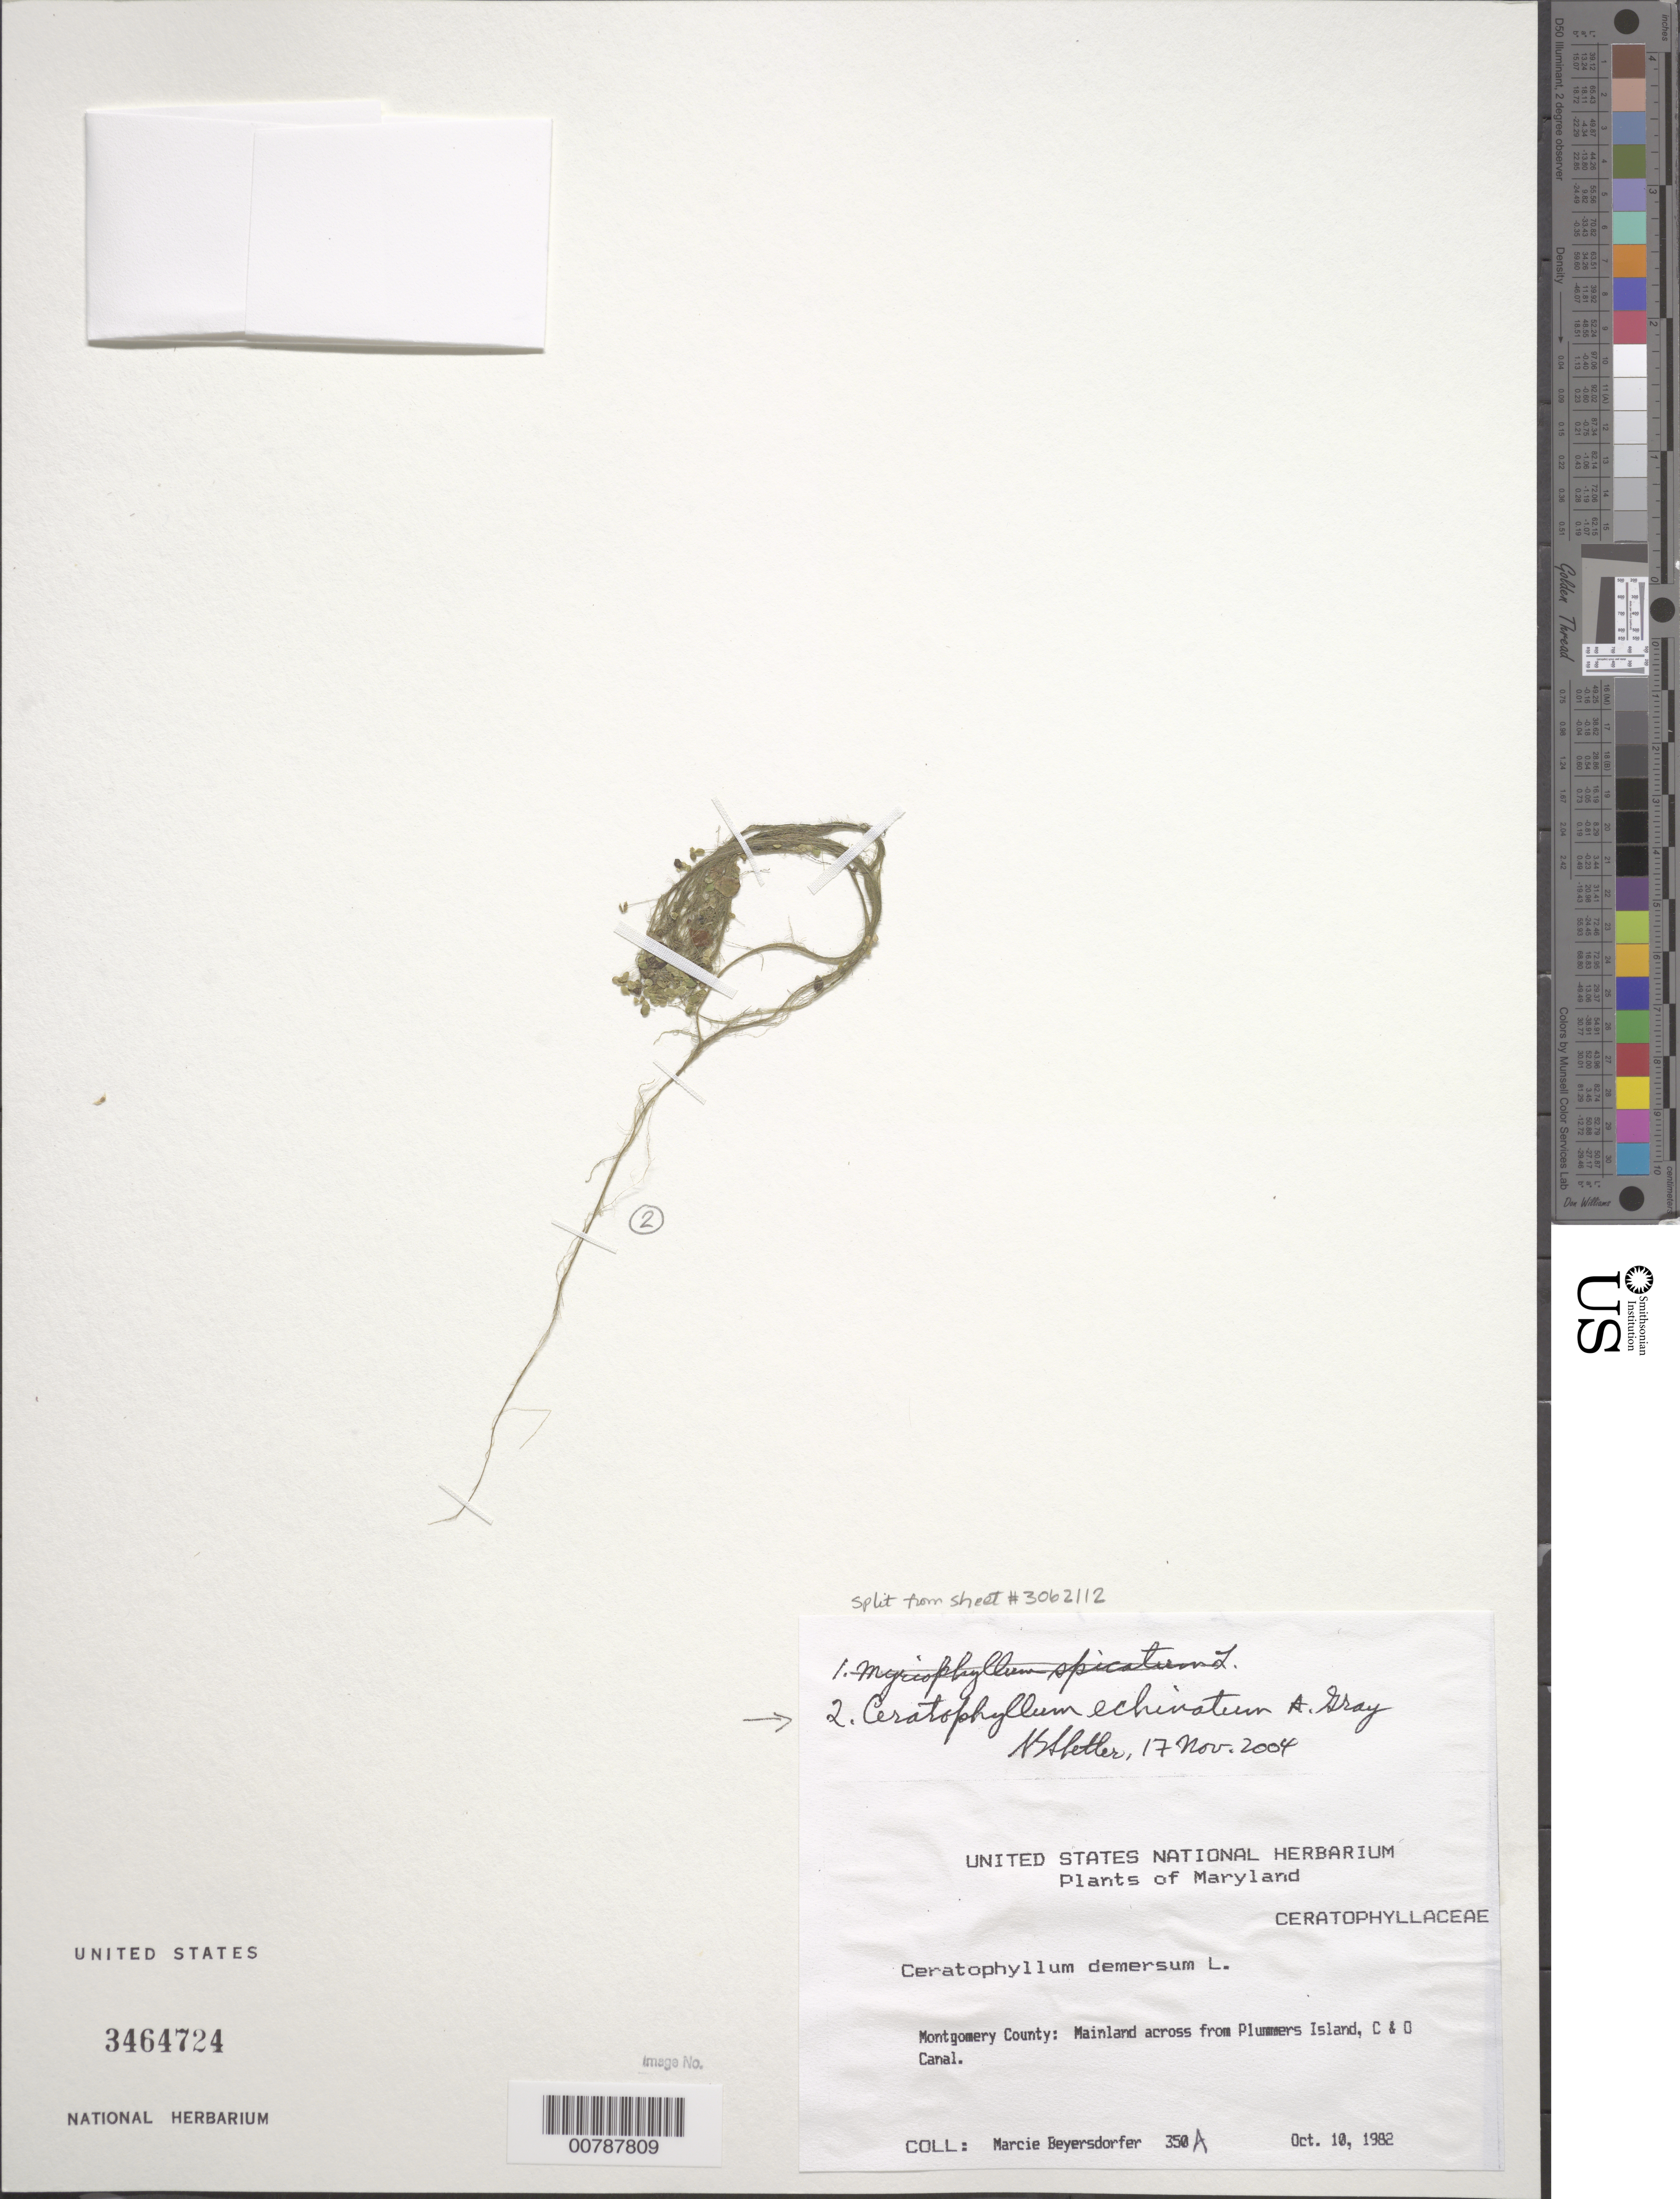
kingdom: Plantae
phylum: Tracheophyta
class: Magnoliopsida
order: Ceratophyllales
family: Ceratophyllaceae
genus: Ceratophyllum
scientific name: Ceratophyllum echinatum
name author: A. Gray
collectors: M. Beyersdorfer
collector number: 350A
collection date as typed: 10 Oct 1982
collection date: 1982-10-10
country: United States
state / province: Maryland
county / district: Montgomery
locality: Plummer's Island; Mainland, C. & O. Canal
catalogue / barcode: US 3464724